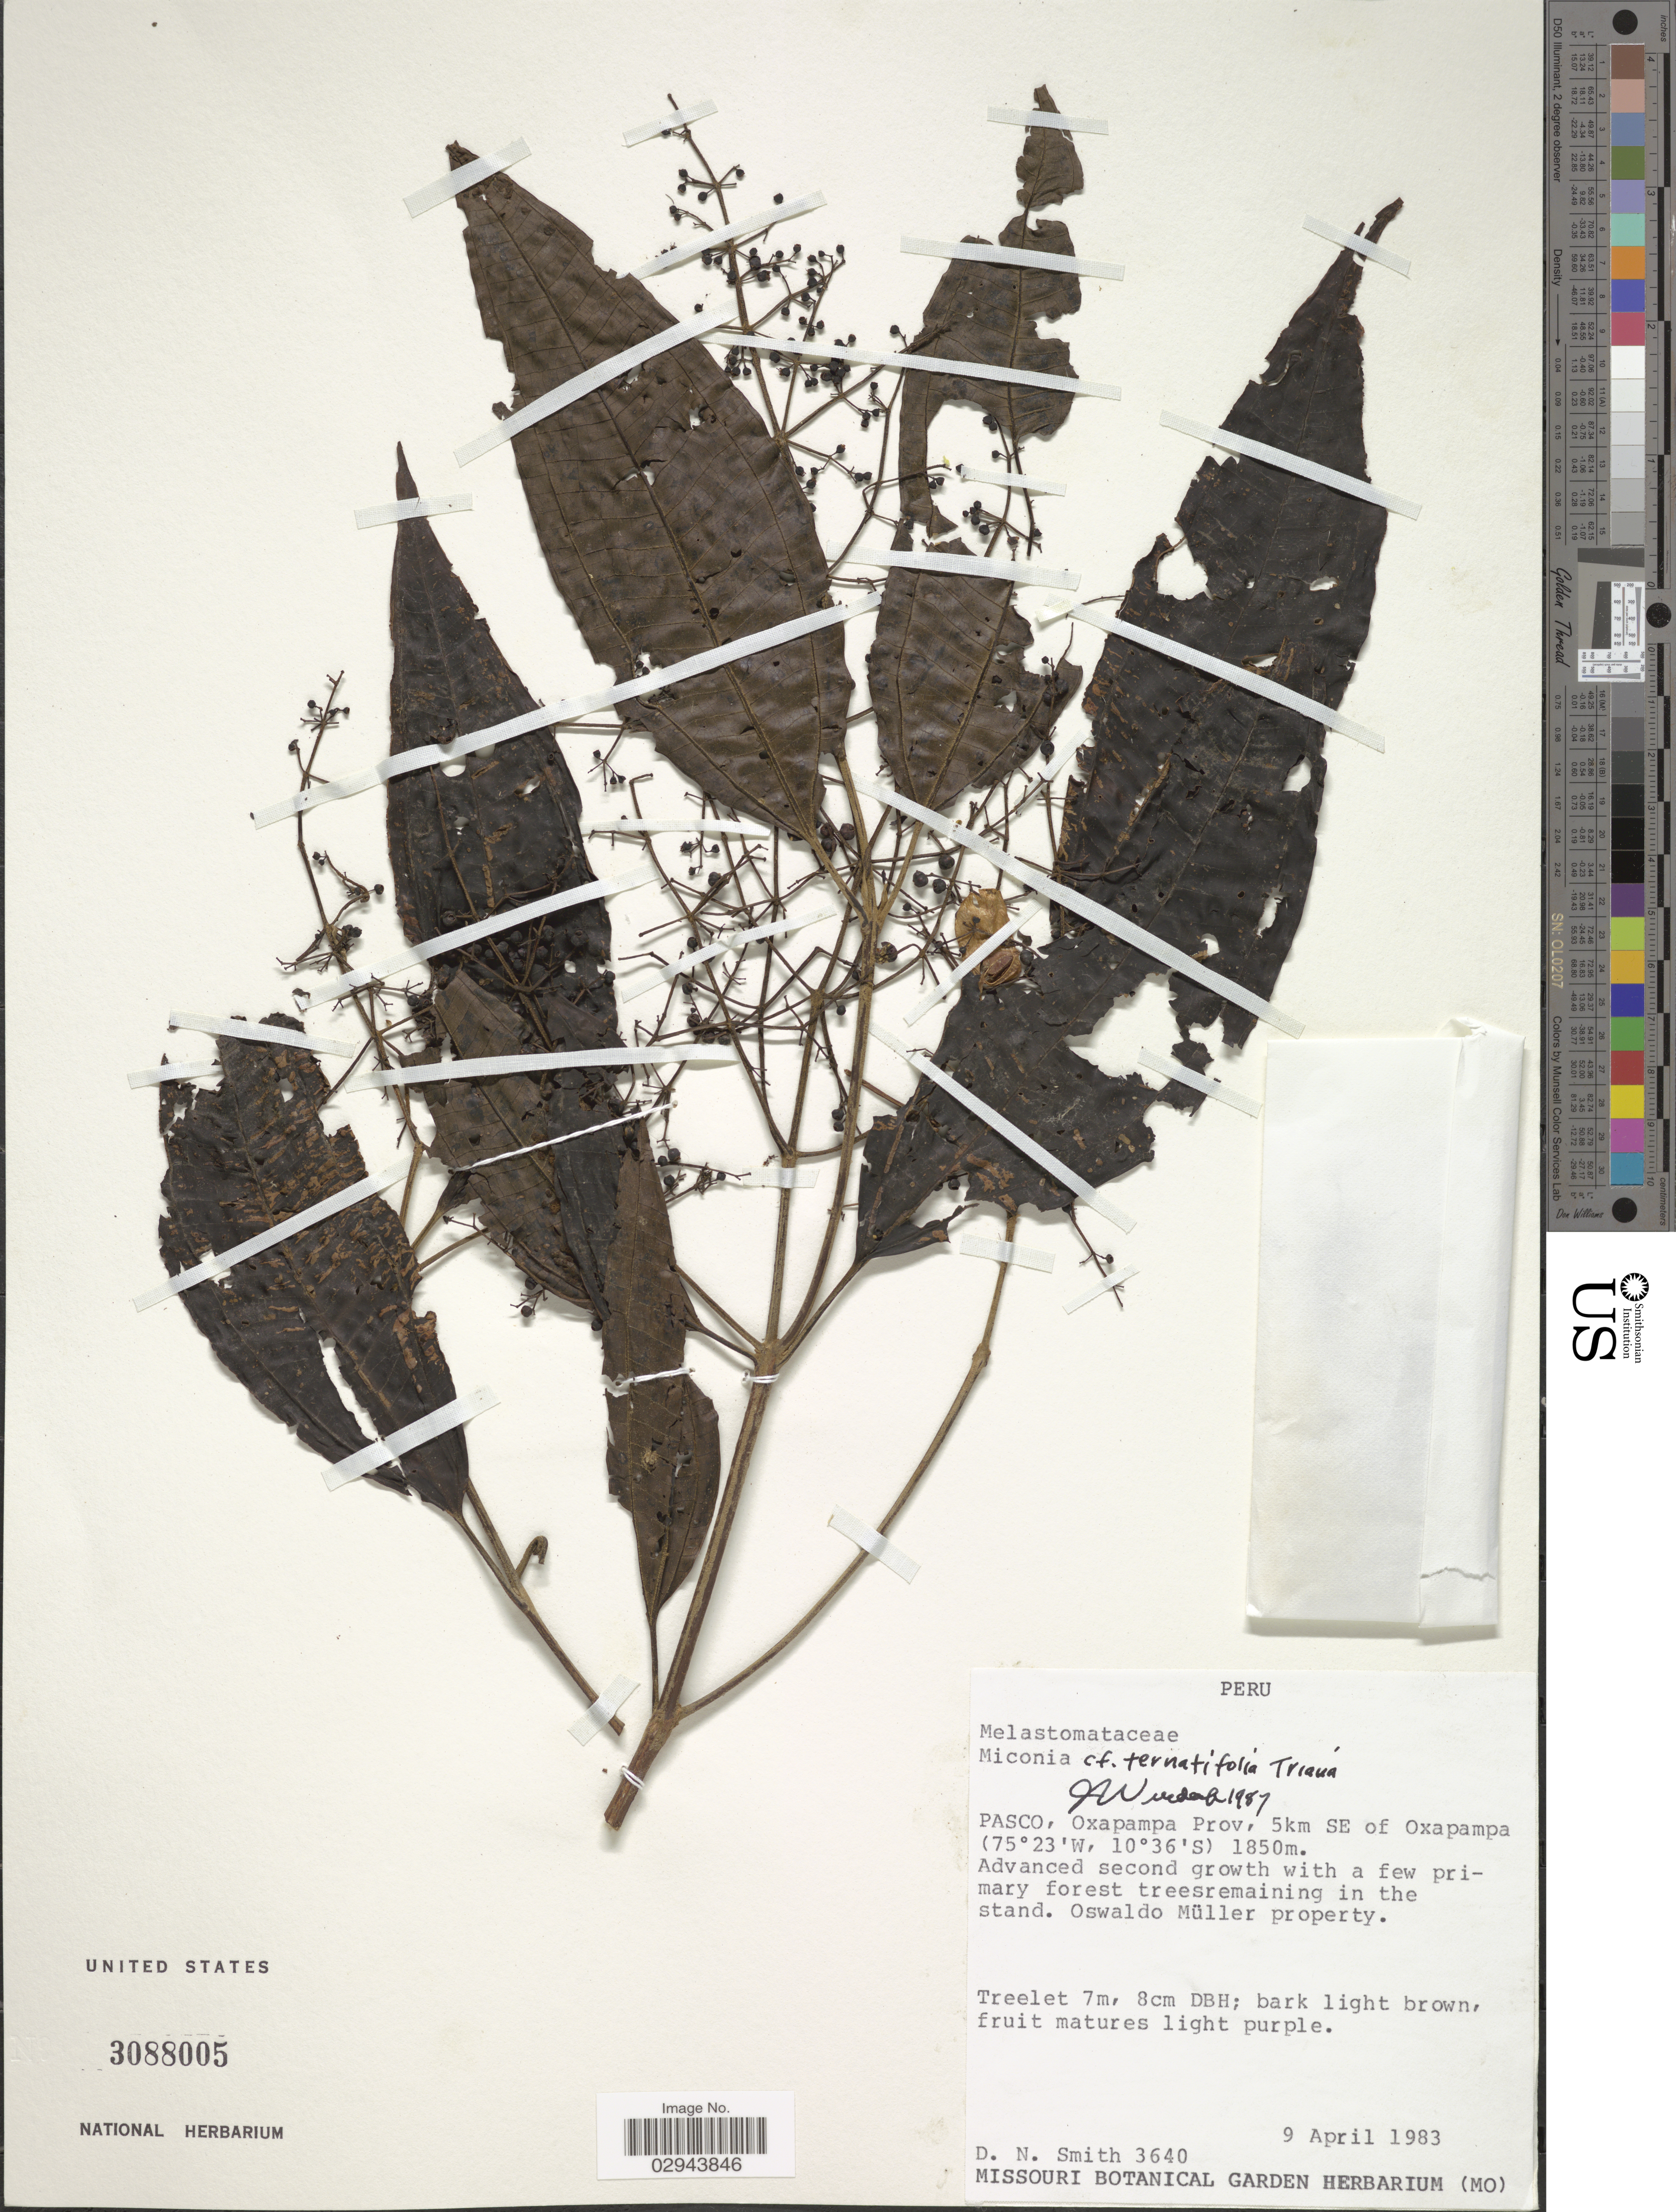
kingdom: Plantae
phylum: Tracheophyta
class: Magnoliopsida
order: Myrtales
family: Melastomataceae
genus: Miconia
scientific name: Miconia ternatifolia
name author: Triana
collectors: D. Smith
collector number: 3640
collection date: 1983-04-09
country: Peru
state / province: Pasco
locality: Oxapampa Prov. 5km SE of Oxapampa. Oswaldo Müller property.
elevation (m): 1850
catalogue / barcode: US 3088005